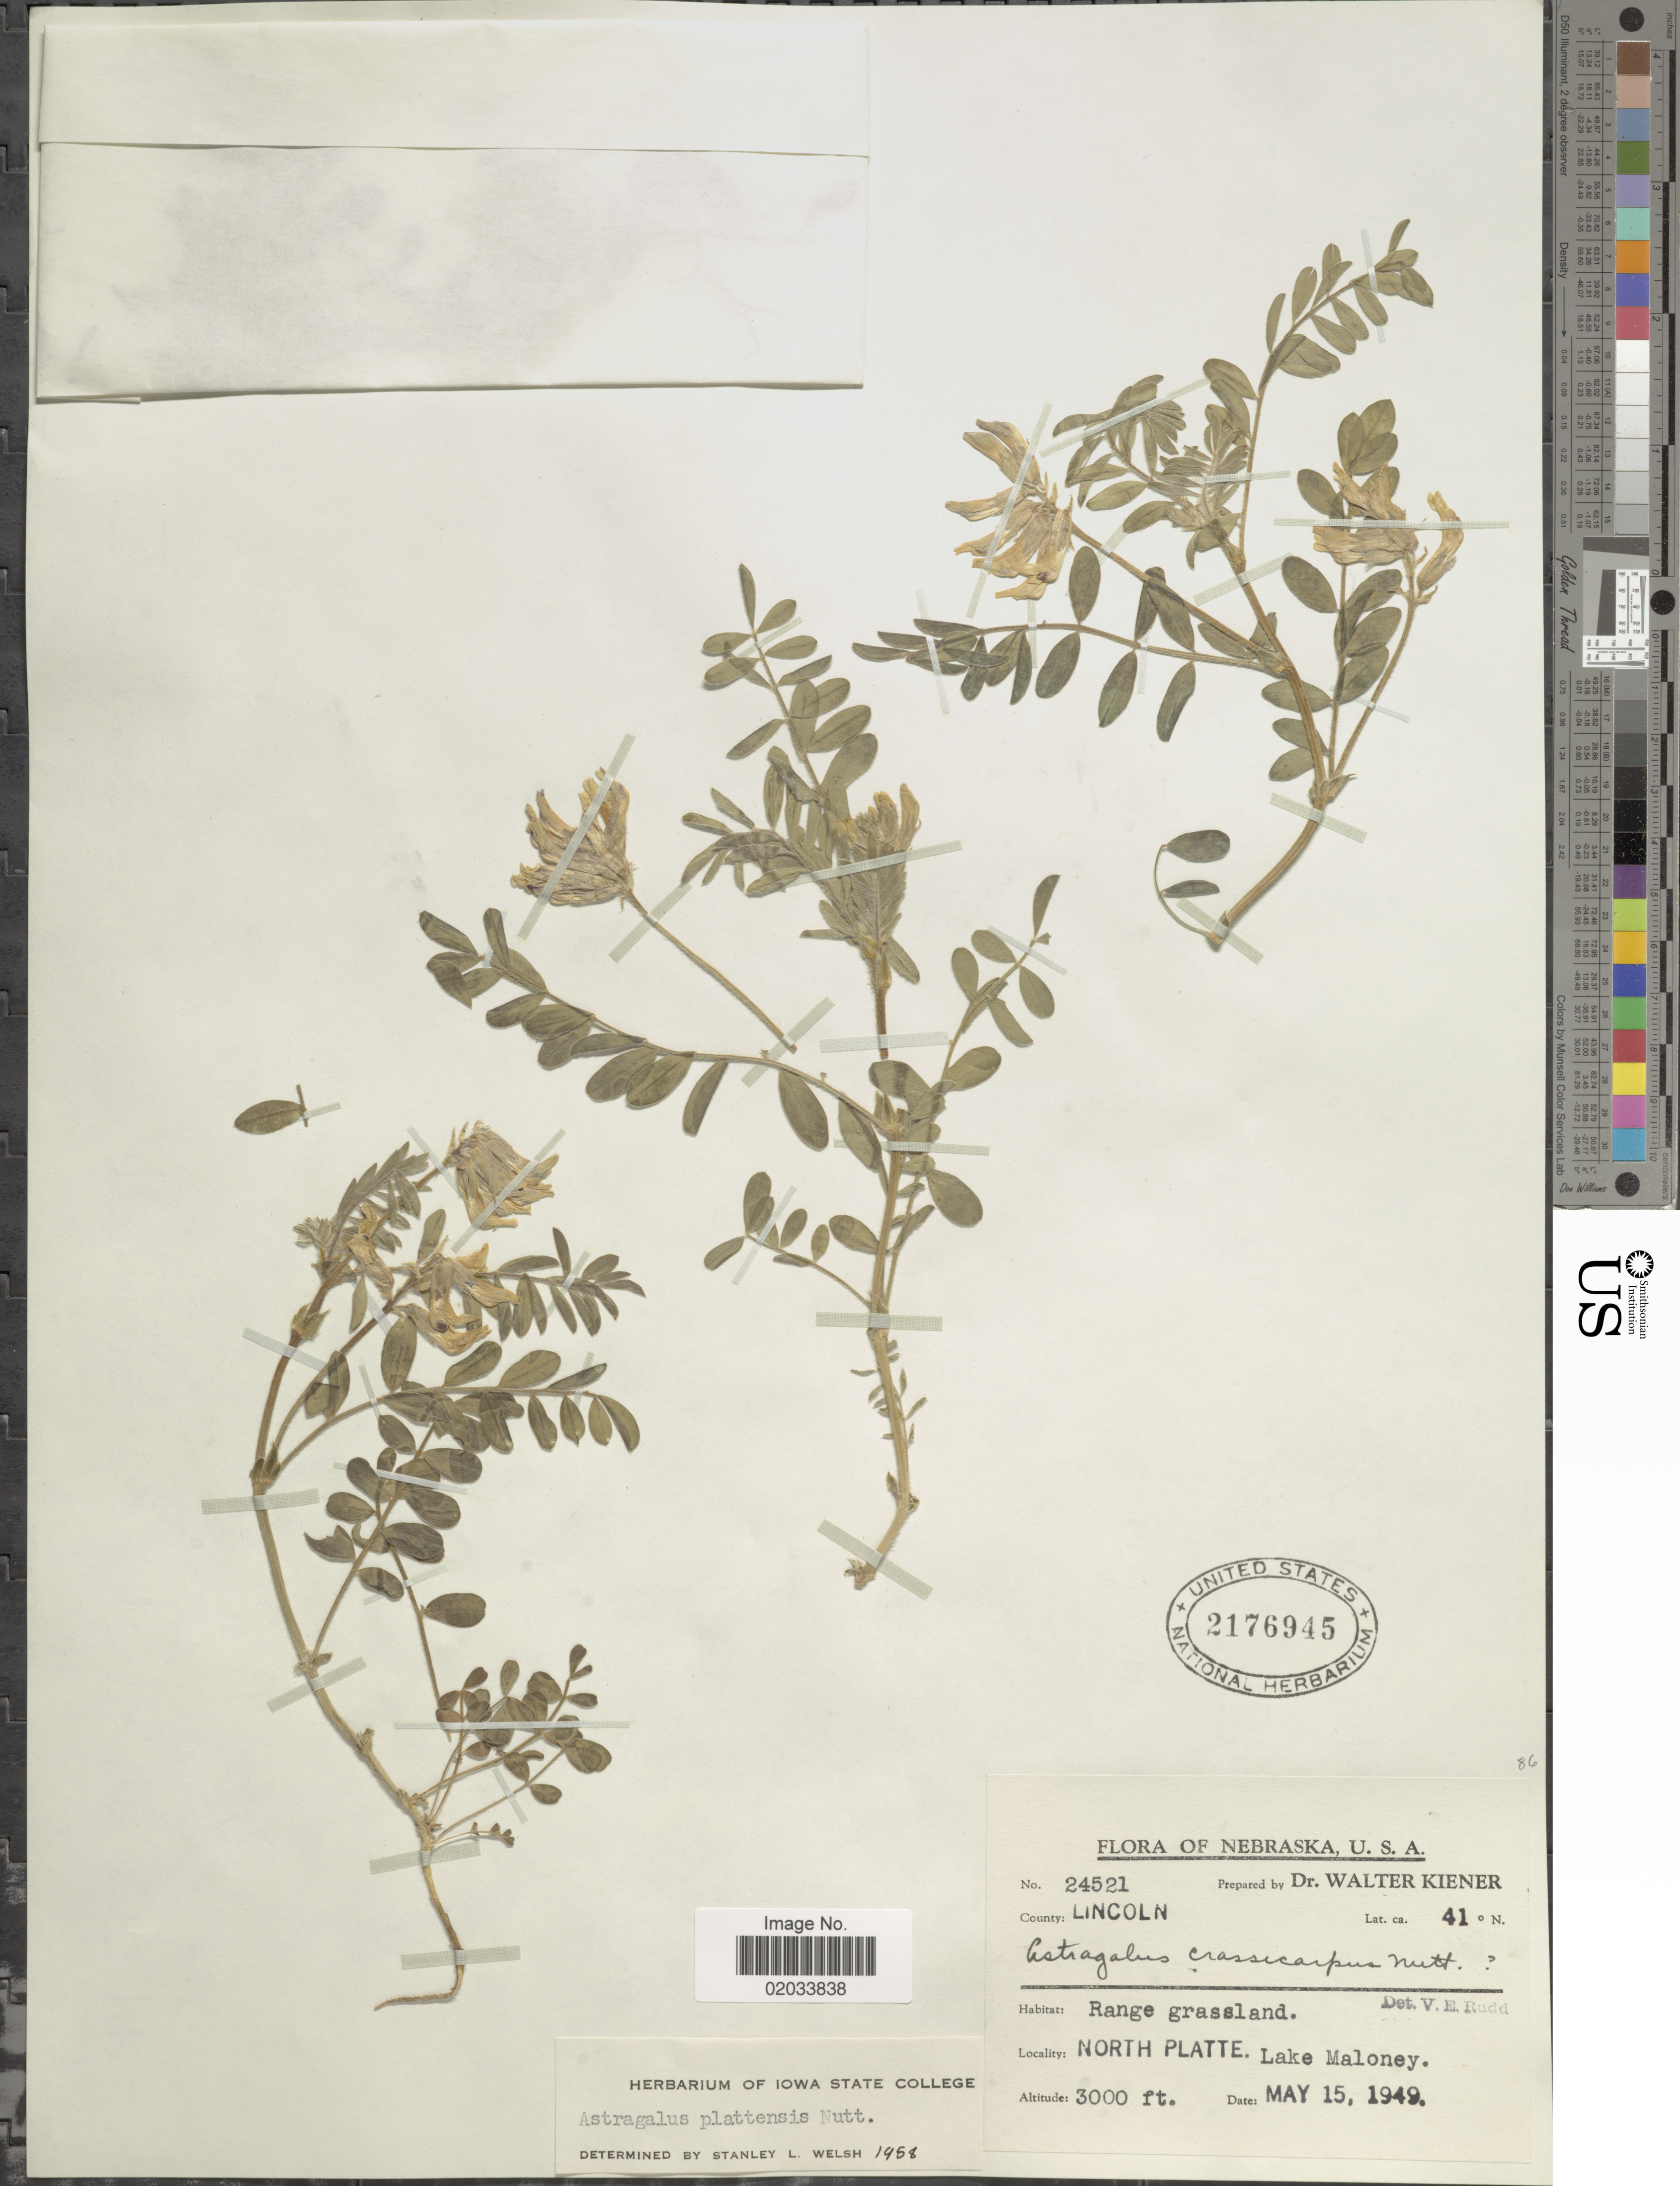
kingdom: Plantae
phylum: Tracheophyta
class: Magnoliopsida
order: Fabales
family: Fabaceae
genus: Astragalus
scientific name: Astragalus plattensis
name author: Nutt. ex Torr. & A. Gray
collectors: W. Kiener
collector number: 24521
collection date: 1949-05-15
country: United States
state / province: Nebraska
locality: County: Lincoln, Range grassland, North Platte. Lake Maloney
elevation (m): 914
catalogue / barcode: US 2176945